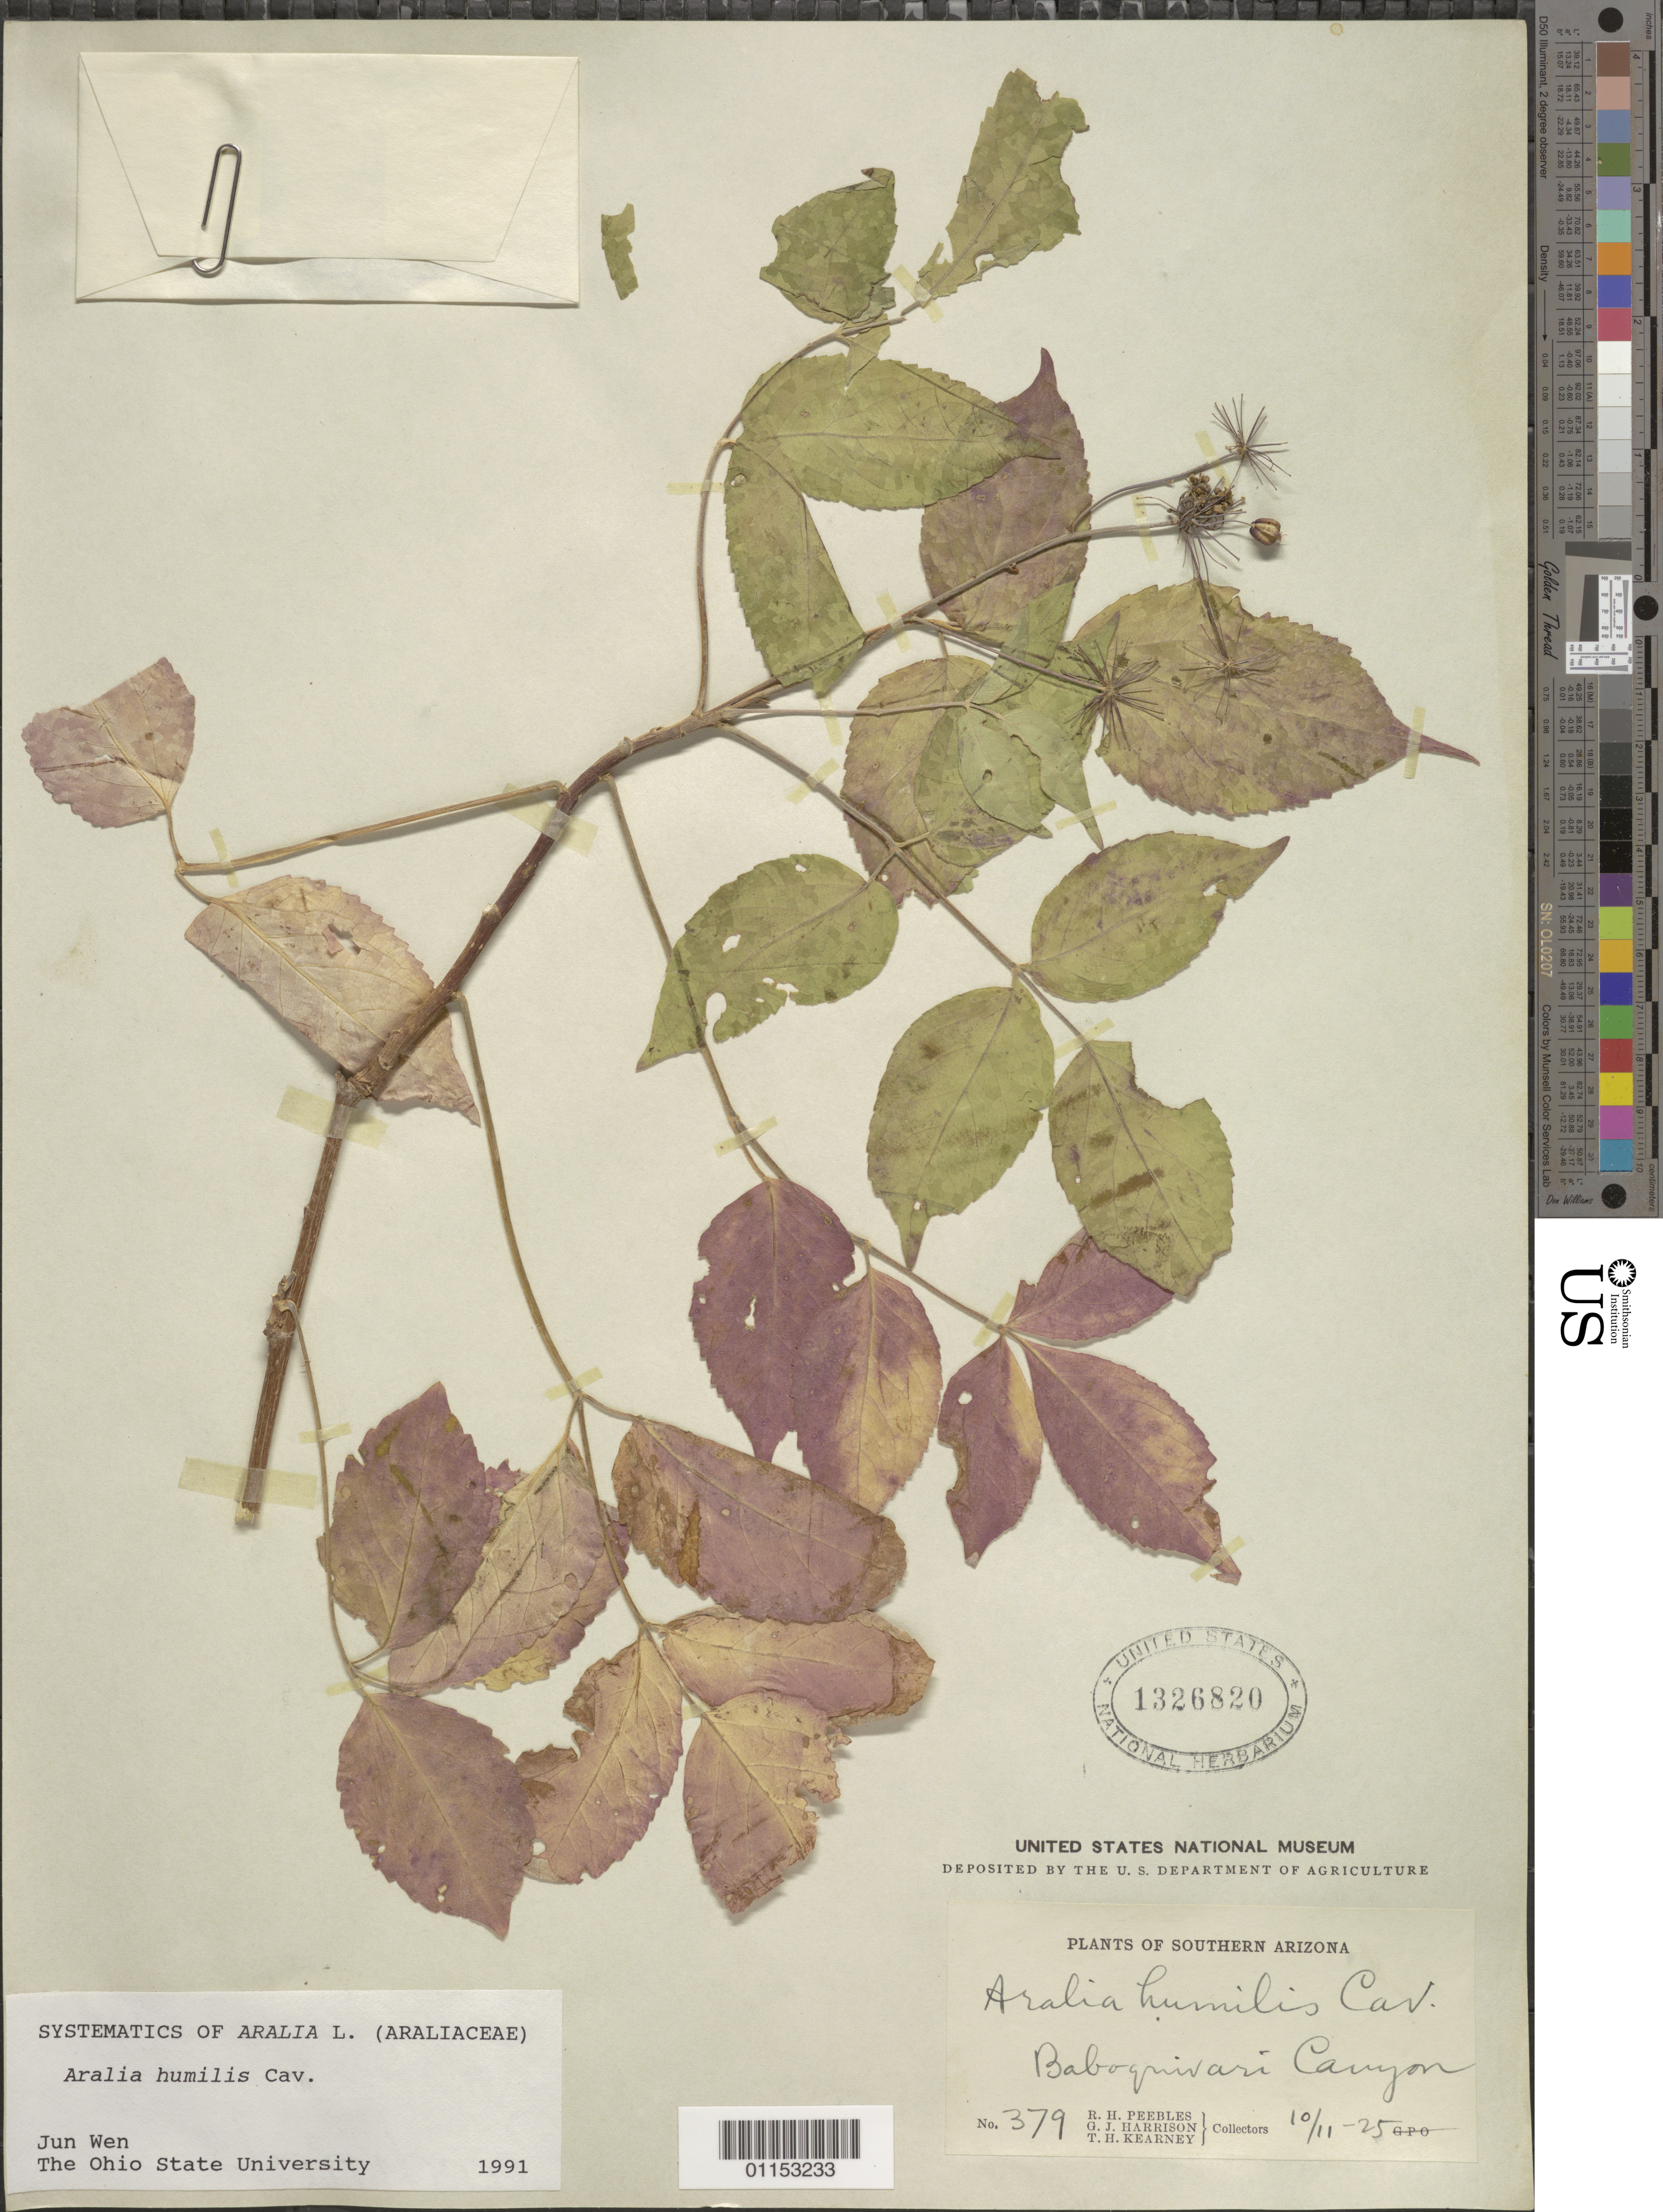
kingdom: Plantae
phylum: Tracheophyta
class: Magnoliopsida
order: Apiales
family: Araliaceae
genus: Aralia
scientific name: Aralia hispida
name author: Vent.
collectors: R. H. Peebles, G. J. Harrison & T. H. Kearney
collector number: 379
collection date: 1925-11-10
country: United States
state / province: Arizona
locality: Baboquivari Canyon.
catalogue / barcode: US 1326820